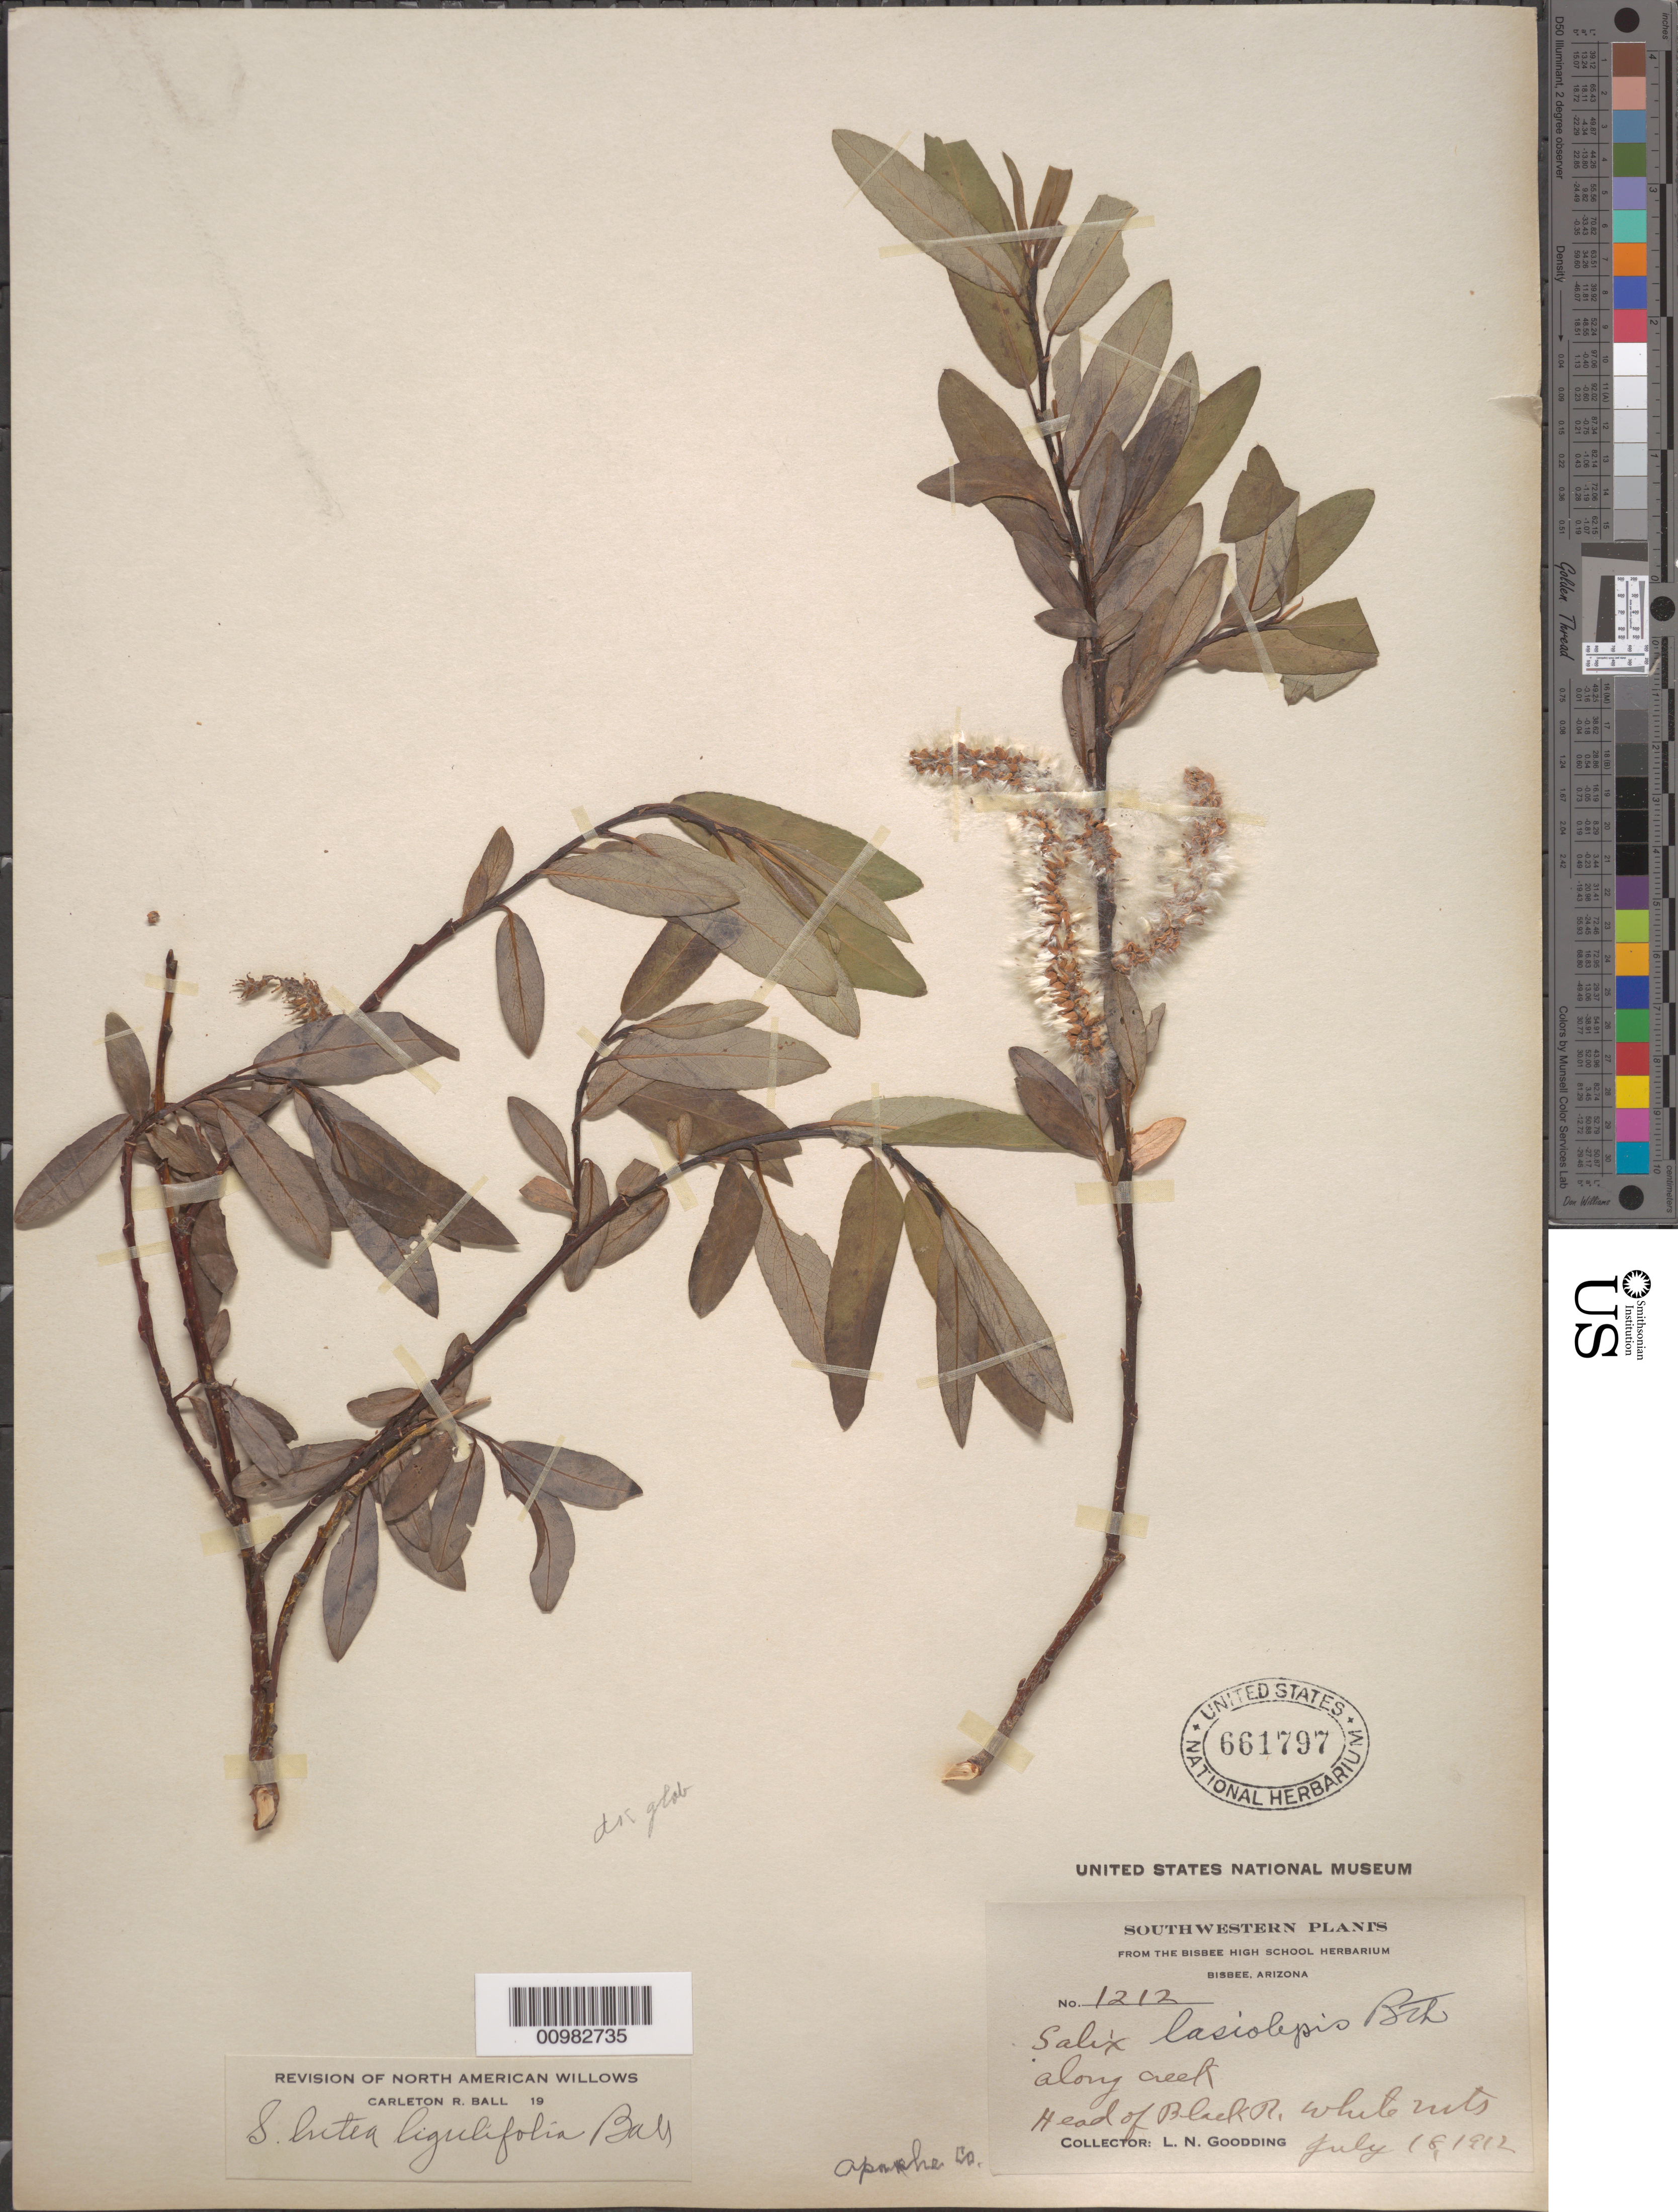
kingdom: Plantae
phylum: Tracheophyta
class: Magnoliopsida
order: Malpighiales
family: Salicaceae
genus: Salix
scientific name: Salix ligulifolia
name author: (C.R. Ball) C.R. Ball ex C.K. Schneid.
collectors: L. N. Goodding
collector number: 1212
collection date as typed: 18 Jul 1912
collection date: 1912-07-18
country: United States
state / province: Arizona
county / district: Apache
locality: Head of Black River, White Mountains. Along creek.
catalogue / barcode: US 661797